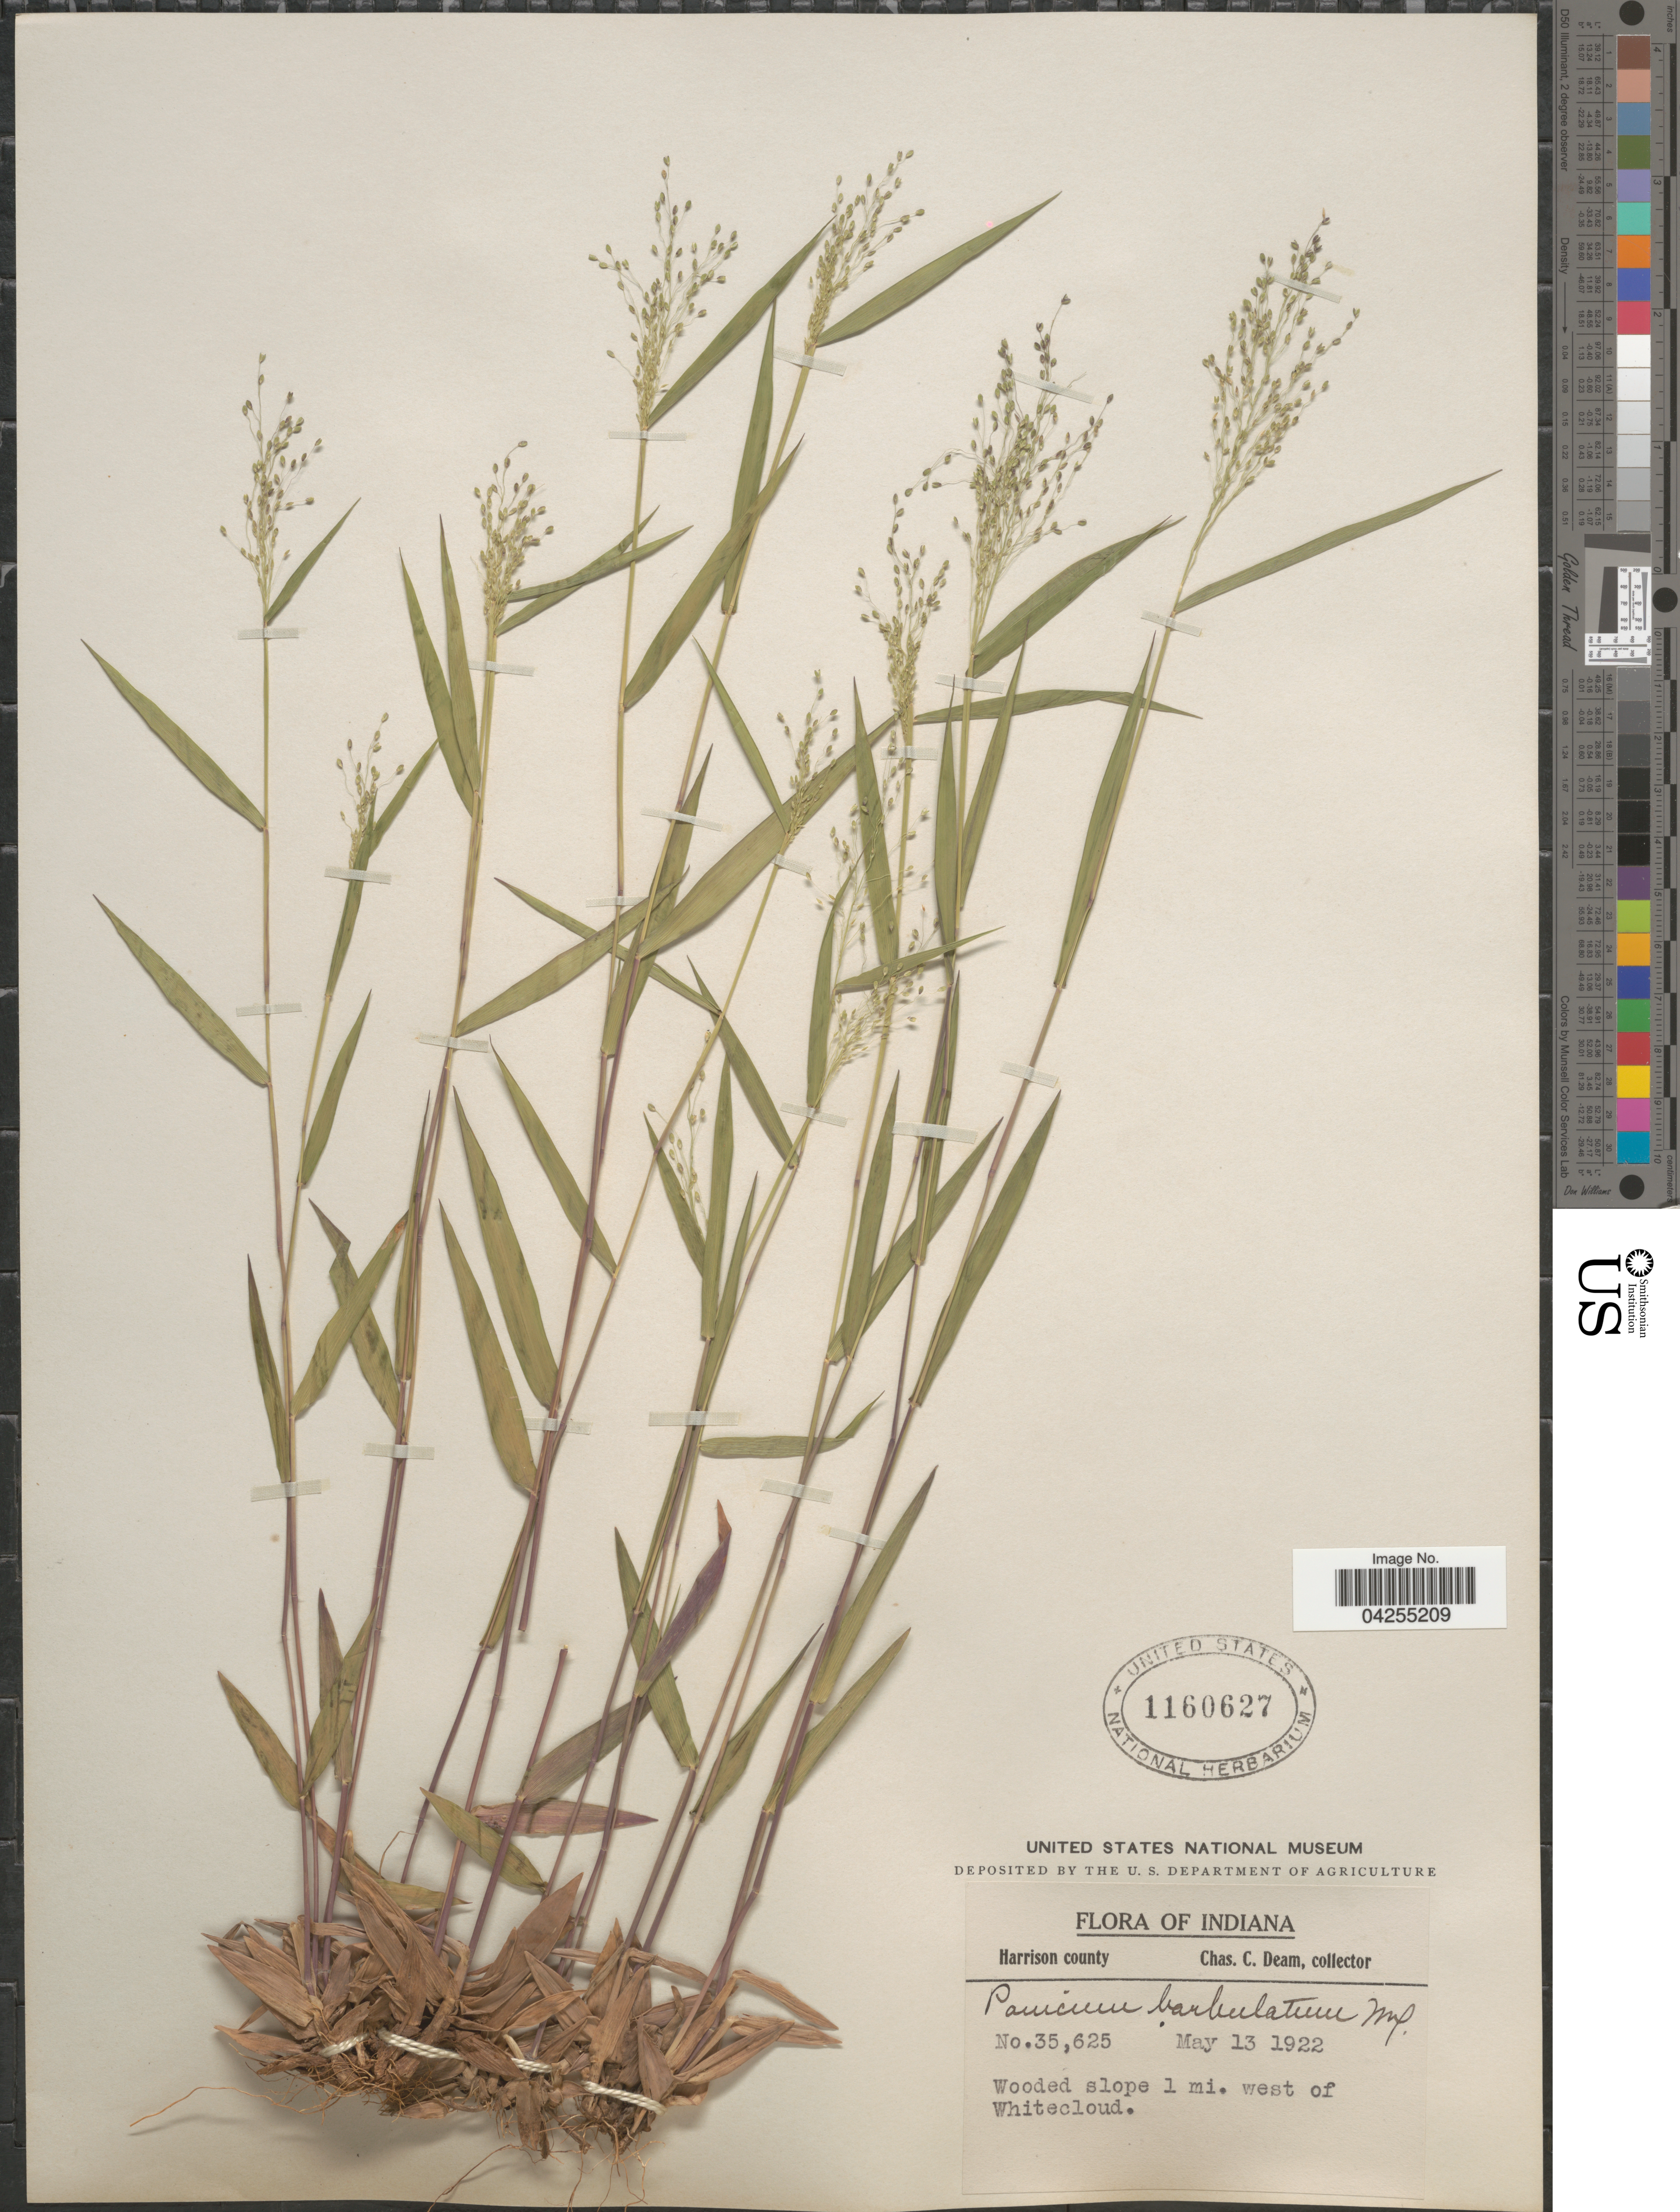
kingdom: Plantae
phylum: Tracheophyta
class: Liliopsida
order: Poales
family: Poaceae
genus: Dichanthelium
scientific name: Dichanthelium dichotomum var. dichotomum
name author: (L.) Gould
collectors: C. C. Deam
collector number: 35625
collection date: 1922-05-13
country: United States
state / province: Indiana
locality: Harrison county. Wooded slope 1 mi. west of Whitecloud.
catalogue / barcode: US 1160627